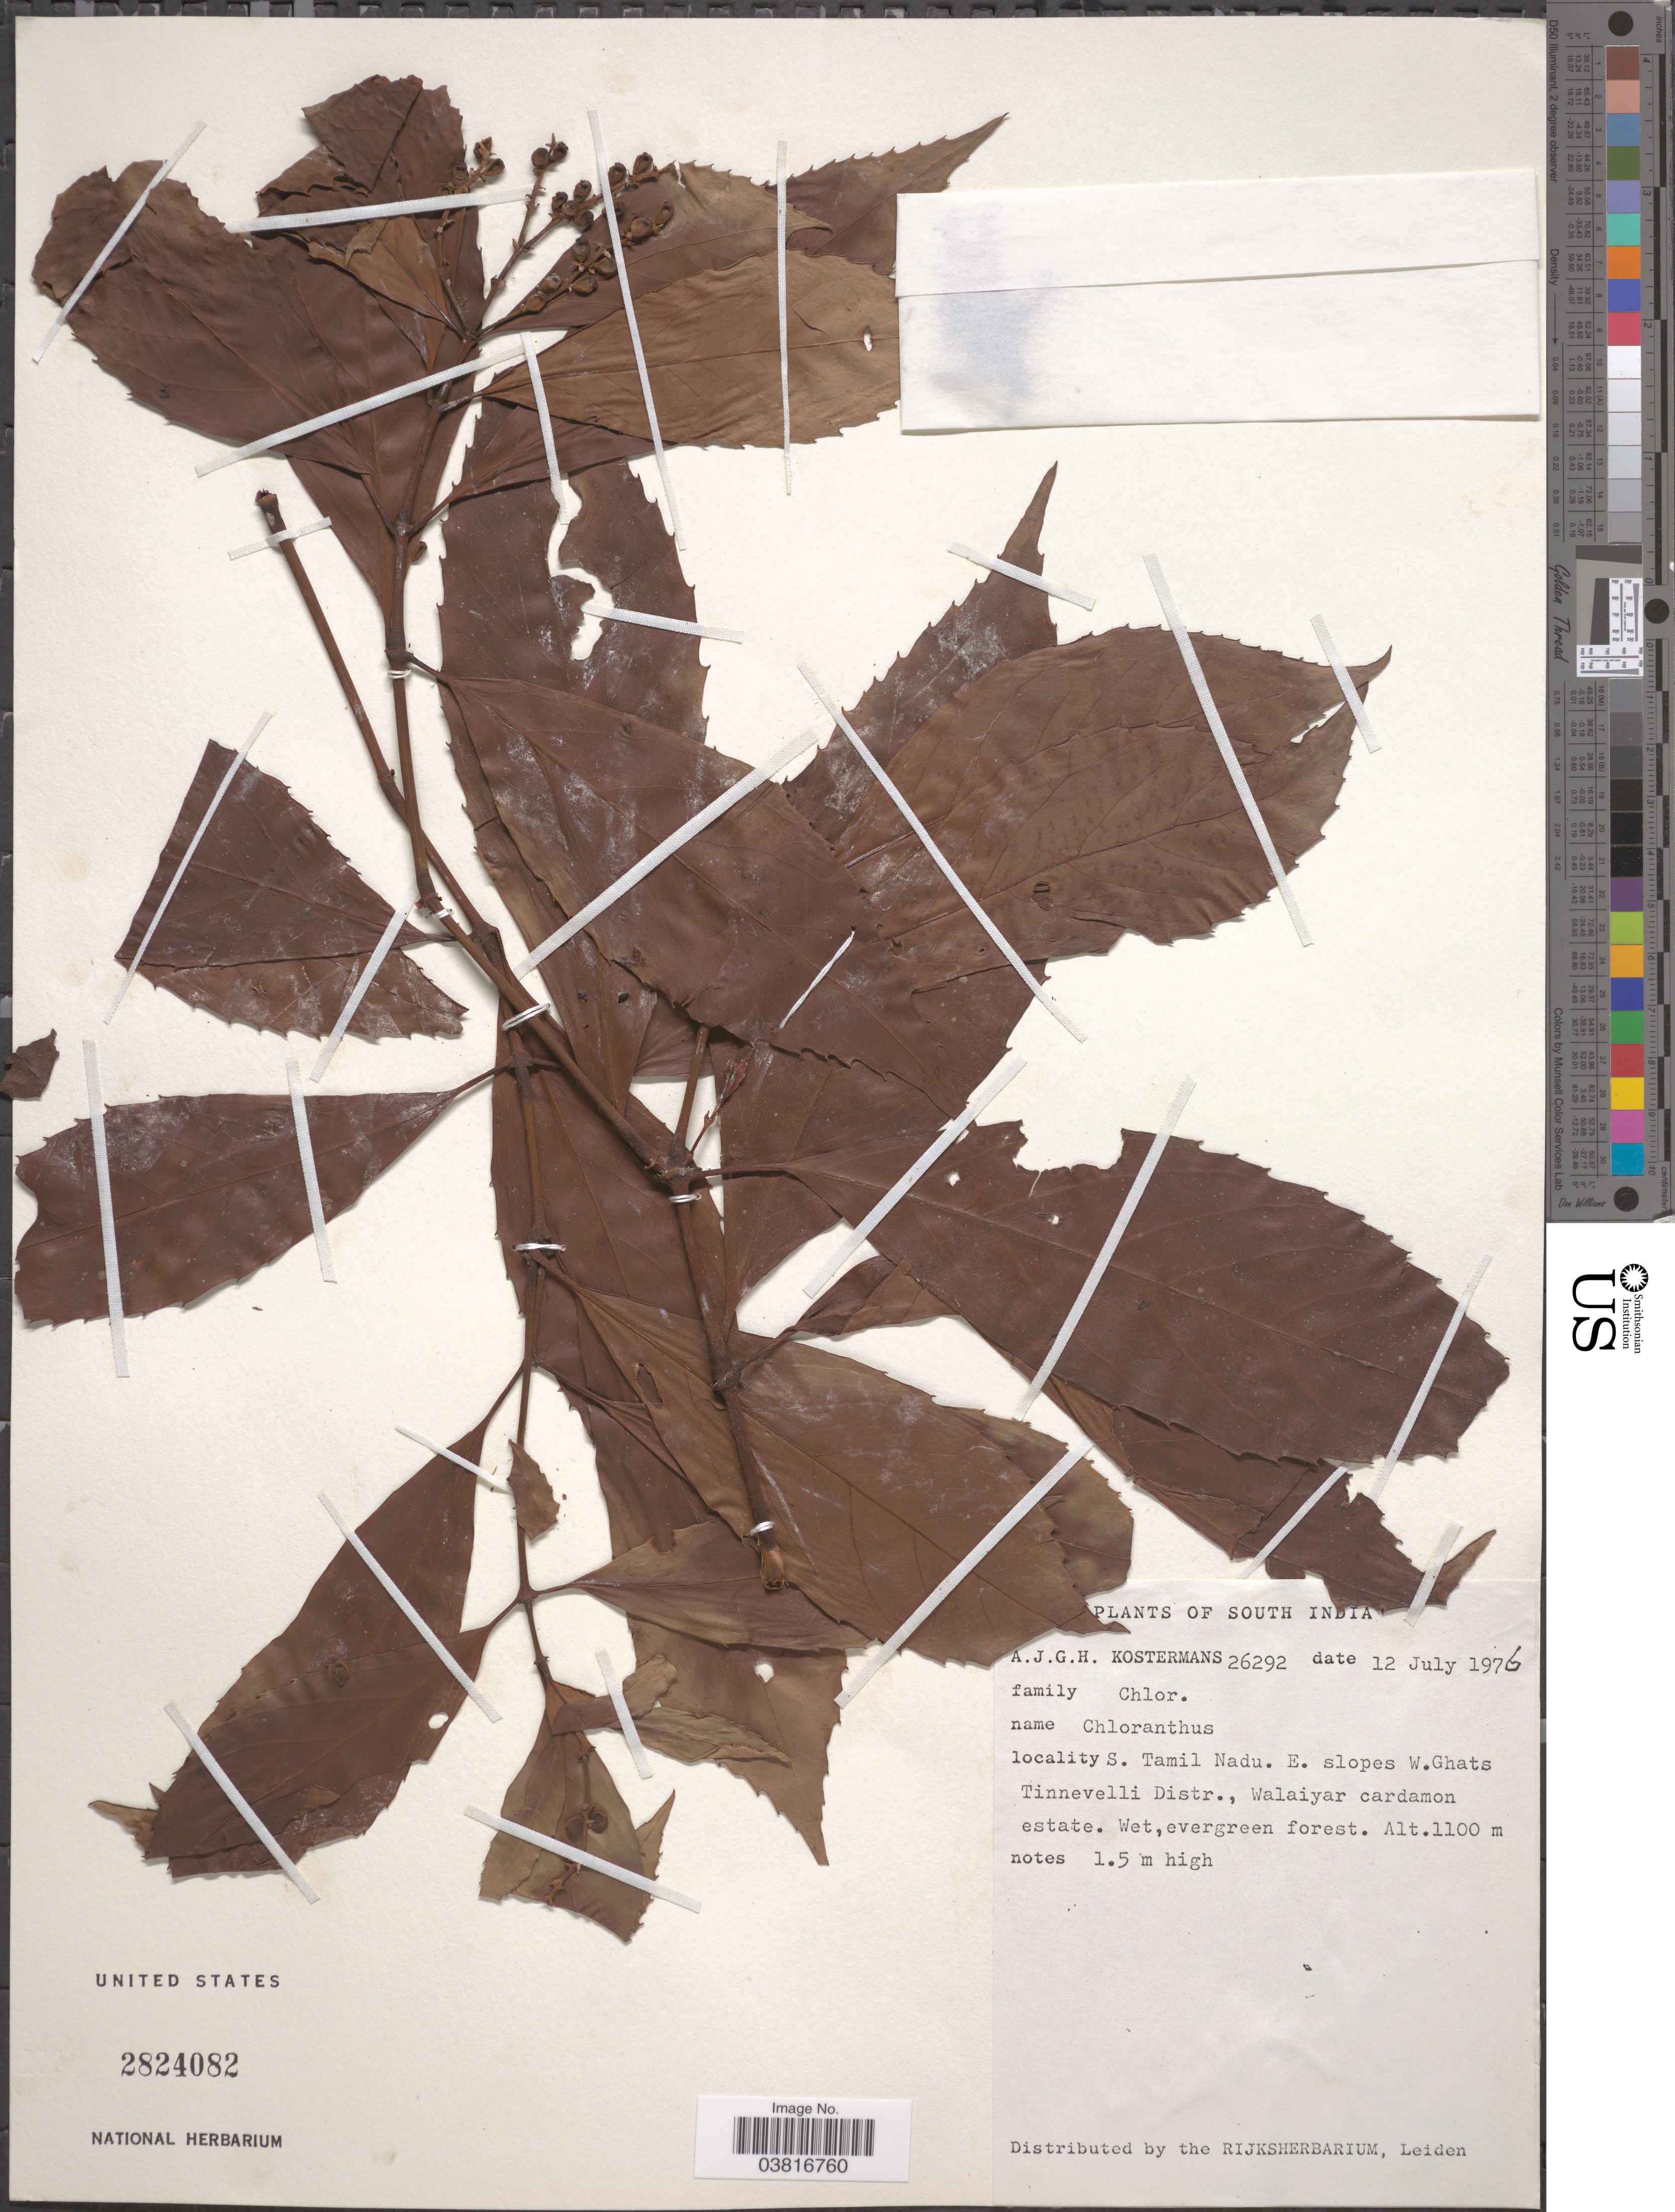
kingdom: Plantae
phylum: Tracheophyta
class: Magnoliopsida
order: Chloranthales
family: Chloranthaceae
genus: Chloranthus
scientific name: Chloranthus sp.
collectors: A. J. G. Kostermans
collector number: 26292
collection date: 1976-07-12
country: India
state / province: Tamil Nadu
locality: South India. S. Tamil Nadu. E. slopes W. Ghats Tinnevelli Distr., Walaiyar cardamon estate.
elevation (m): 1100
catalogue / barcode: US 2824082